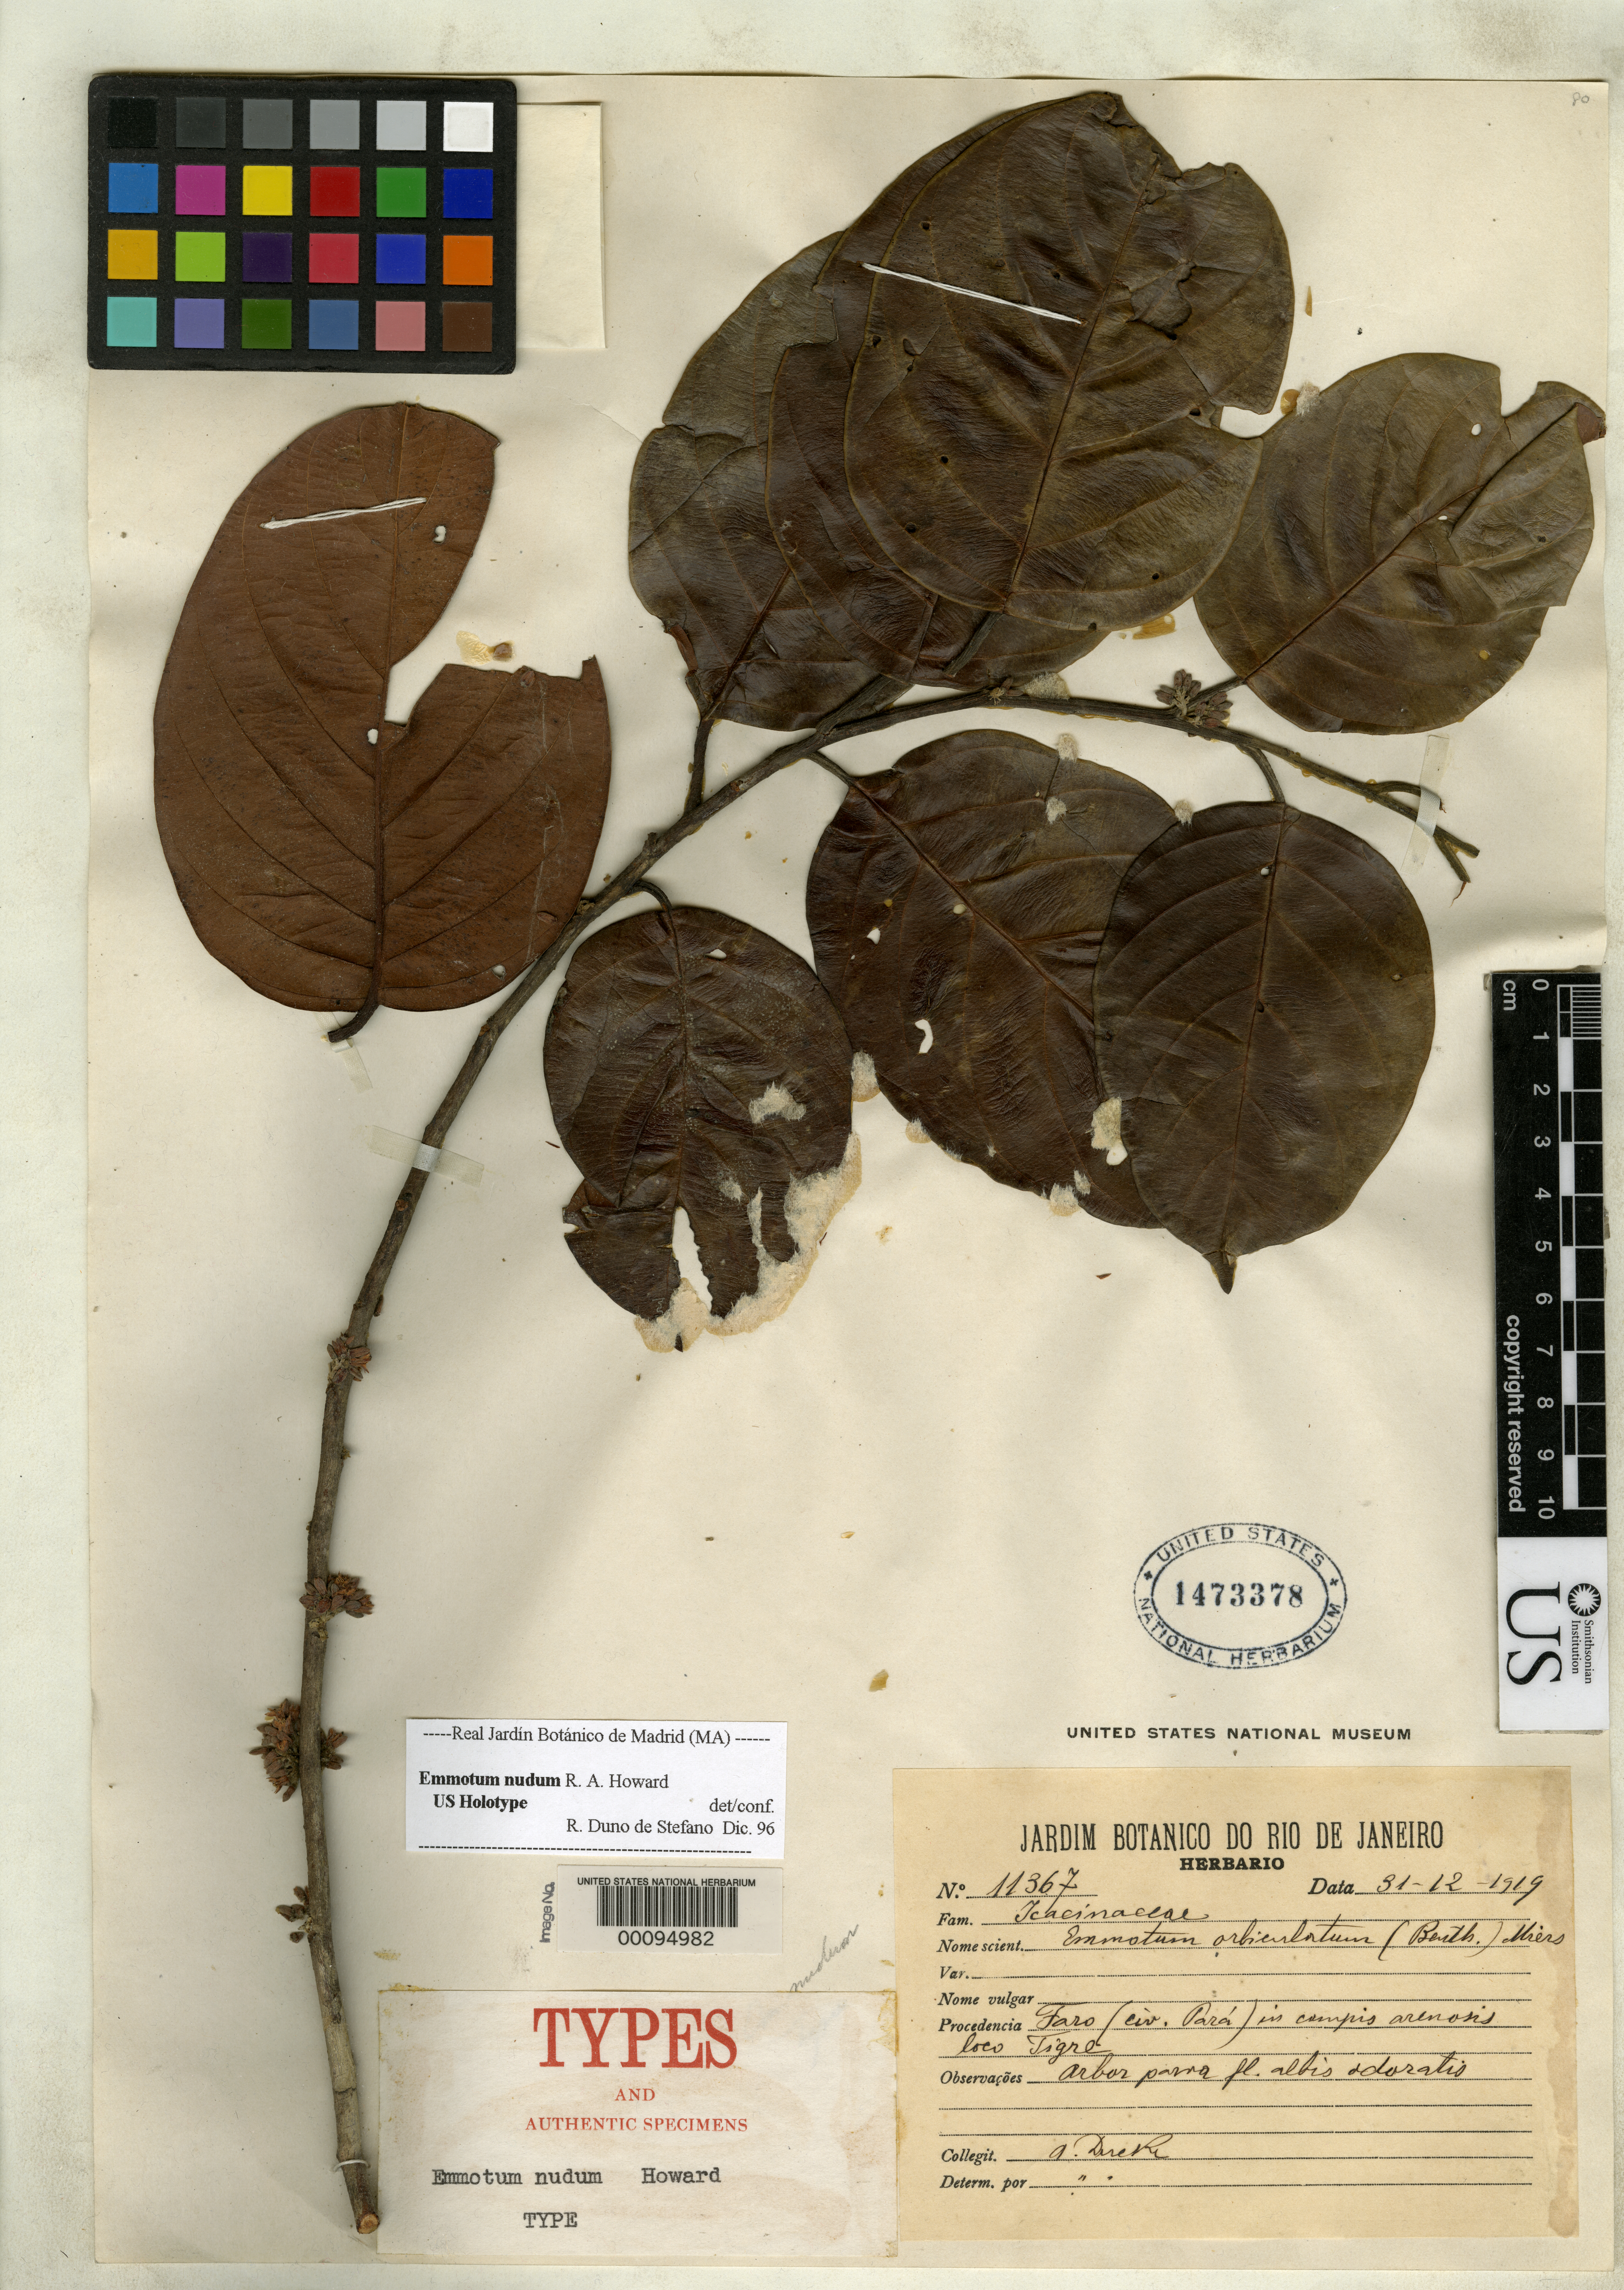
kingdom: Plantae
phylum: Tracheophyta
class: Magnoliopsida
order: Metteniusales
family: Metteniusaceae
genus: Emmotum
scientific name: Emmotum nudum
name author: R.A. Howard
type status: Holotype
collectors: A. Ducke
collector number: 11367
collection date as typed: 31 Dec 1919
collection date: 1919-12-31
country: Brazil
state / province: Pará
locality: Faro, in campis arenosis loco Tigre.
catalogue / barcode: US 1473378